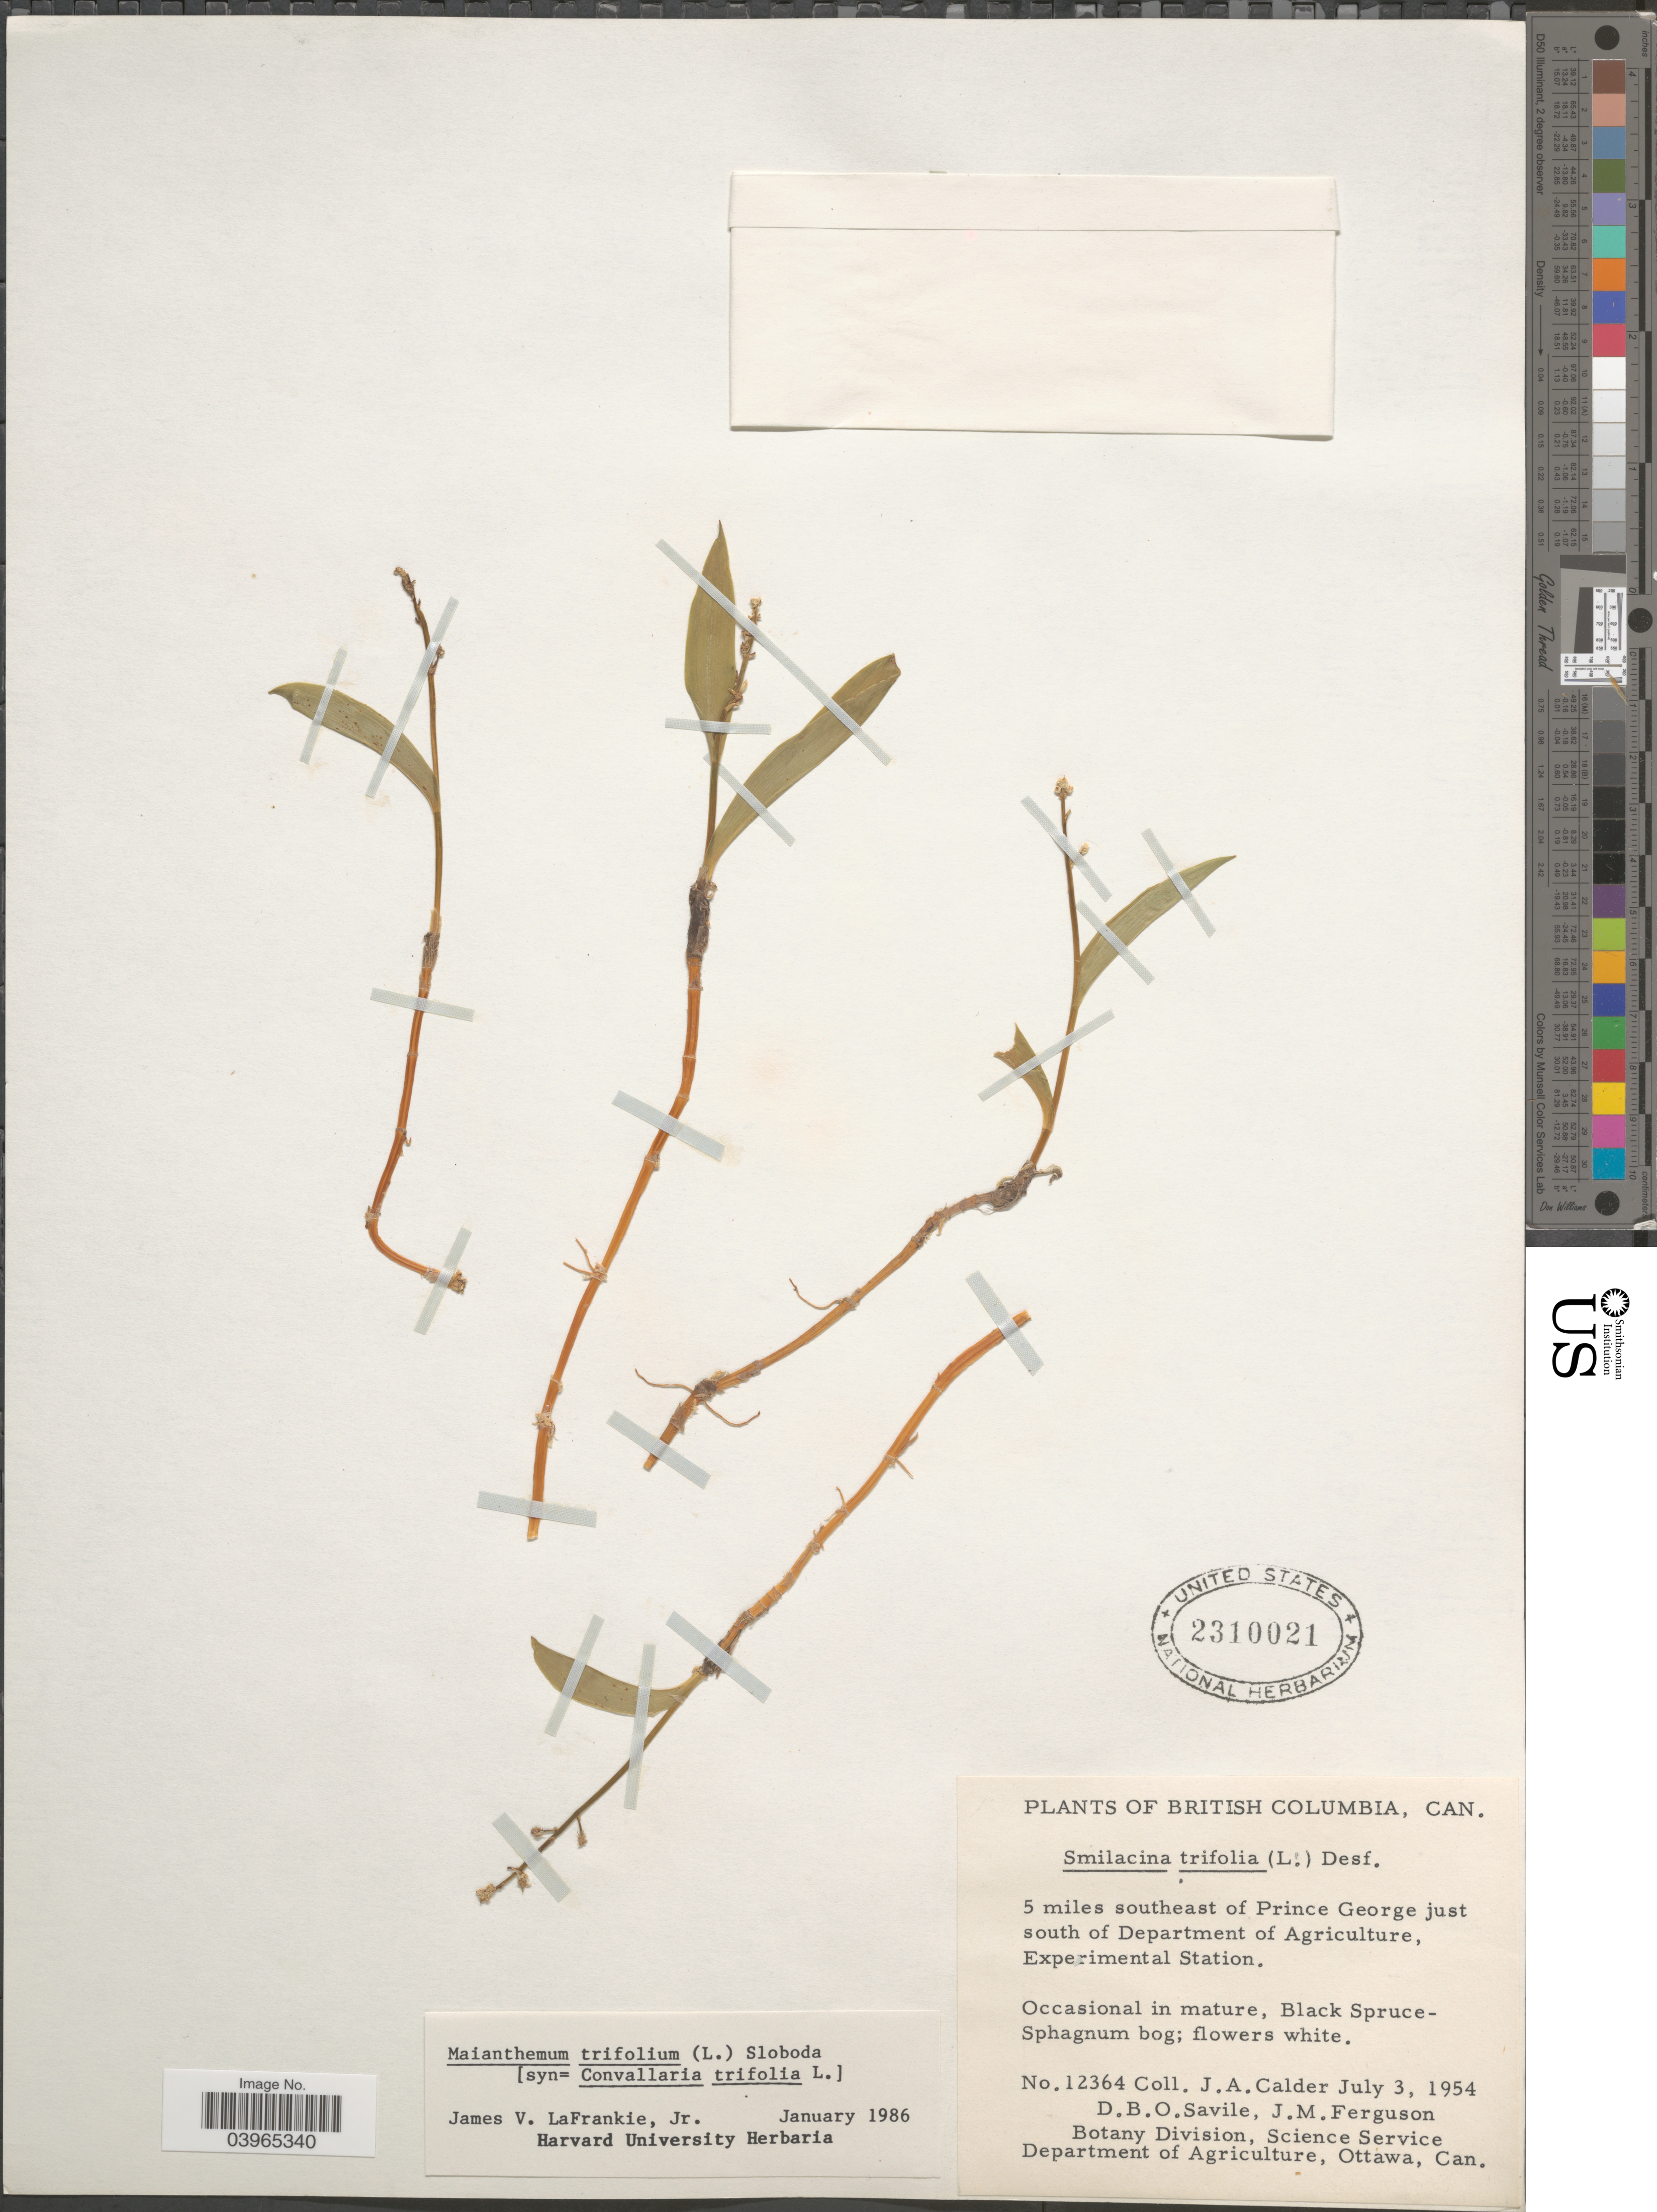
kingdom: Plantae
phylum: Tracheophyta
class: Liliopsida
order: Asparagales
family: Asparagaceae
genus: Maianthemum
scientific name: Maianthemum trifolium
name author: (L.) Sloboda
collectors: J. A. Calder, D. Savile & J. M. Ferguson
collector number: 12364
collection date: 1954-07-03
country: Canada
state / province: British Columbia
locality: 5 miles southeast of Prince George just south of Department of Agriculture, Experimental Station.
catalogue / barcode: US 2310021